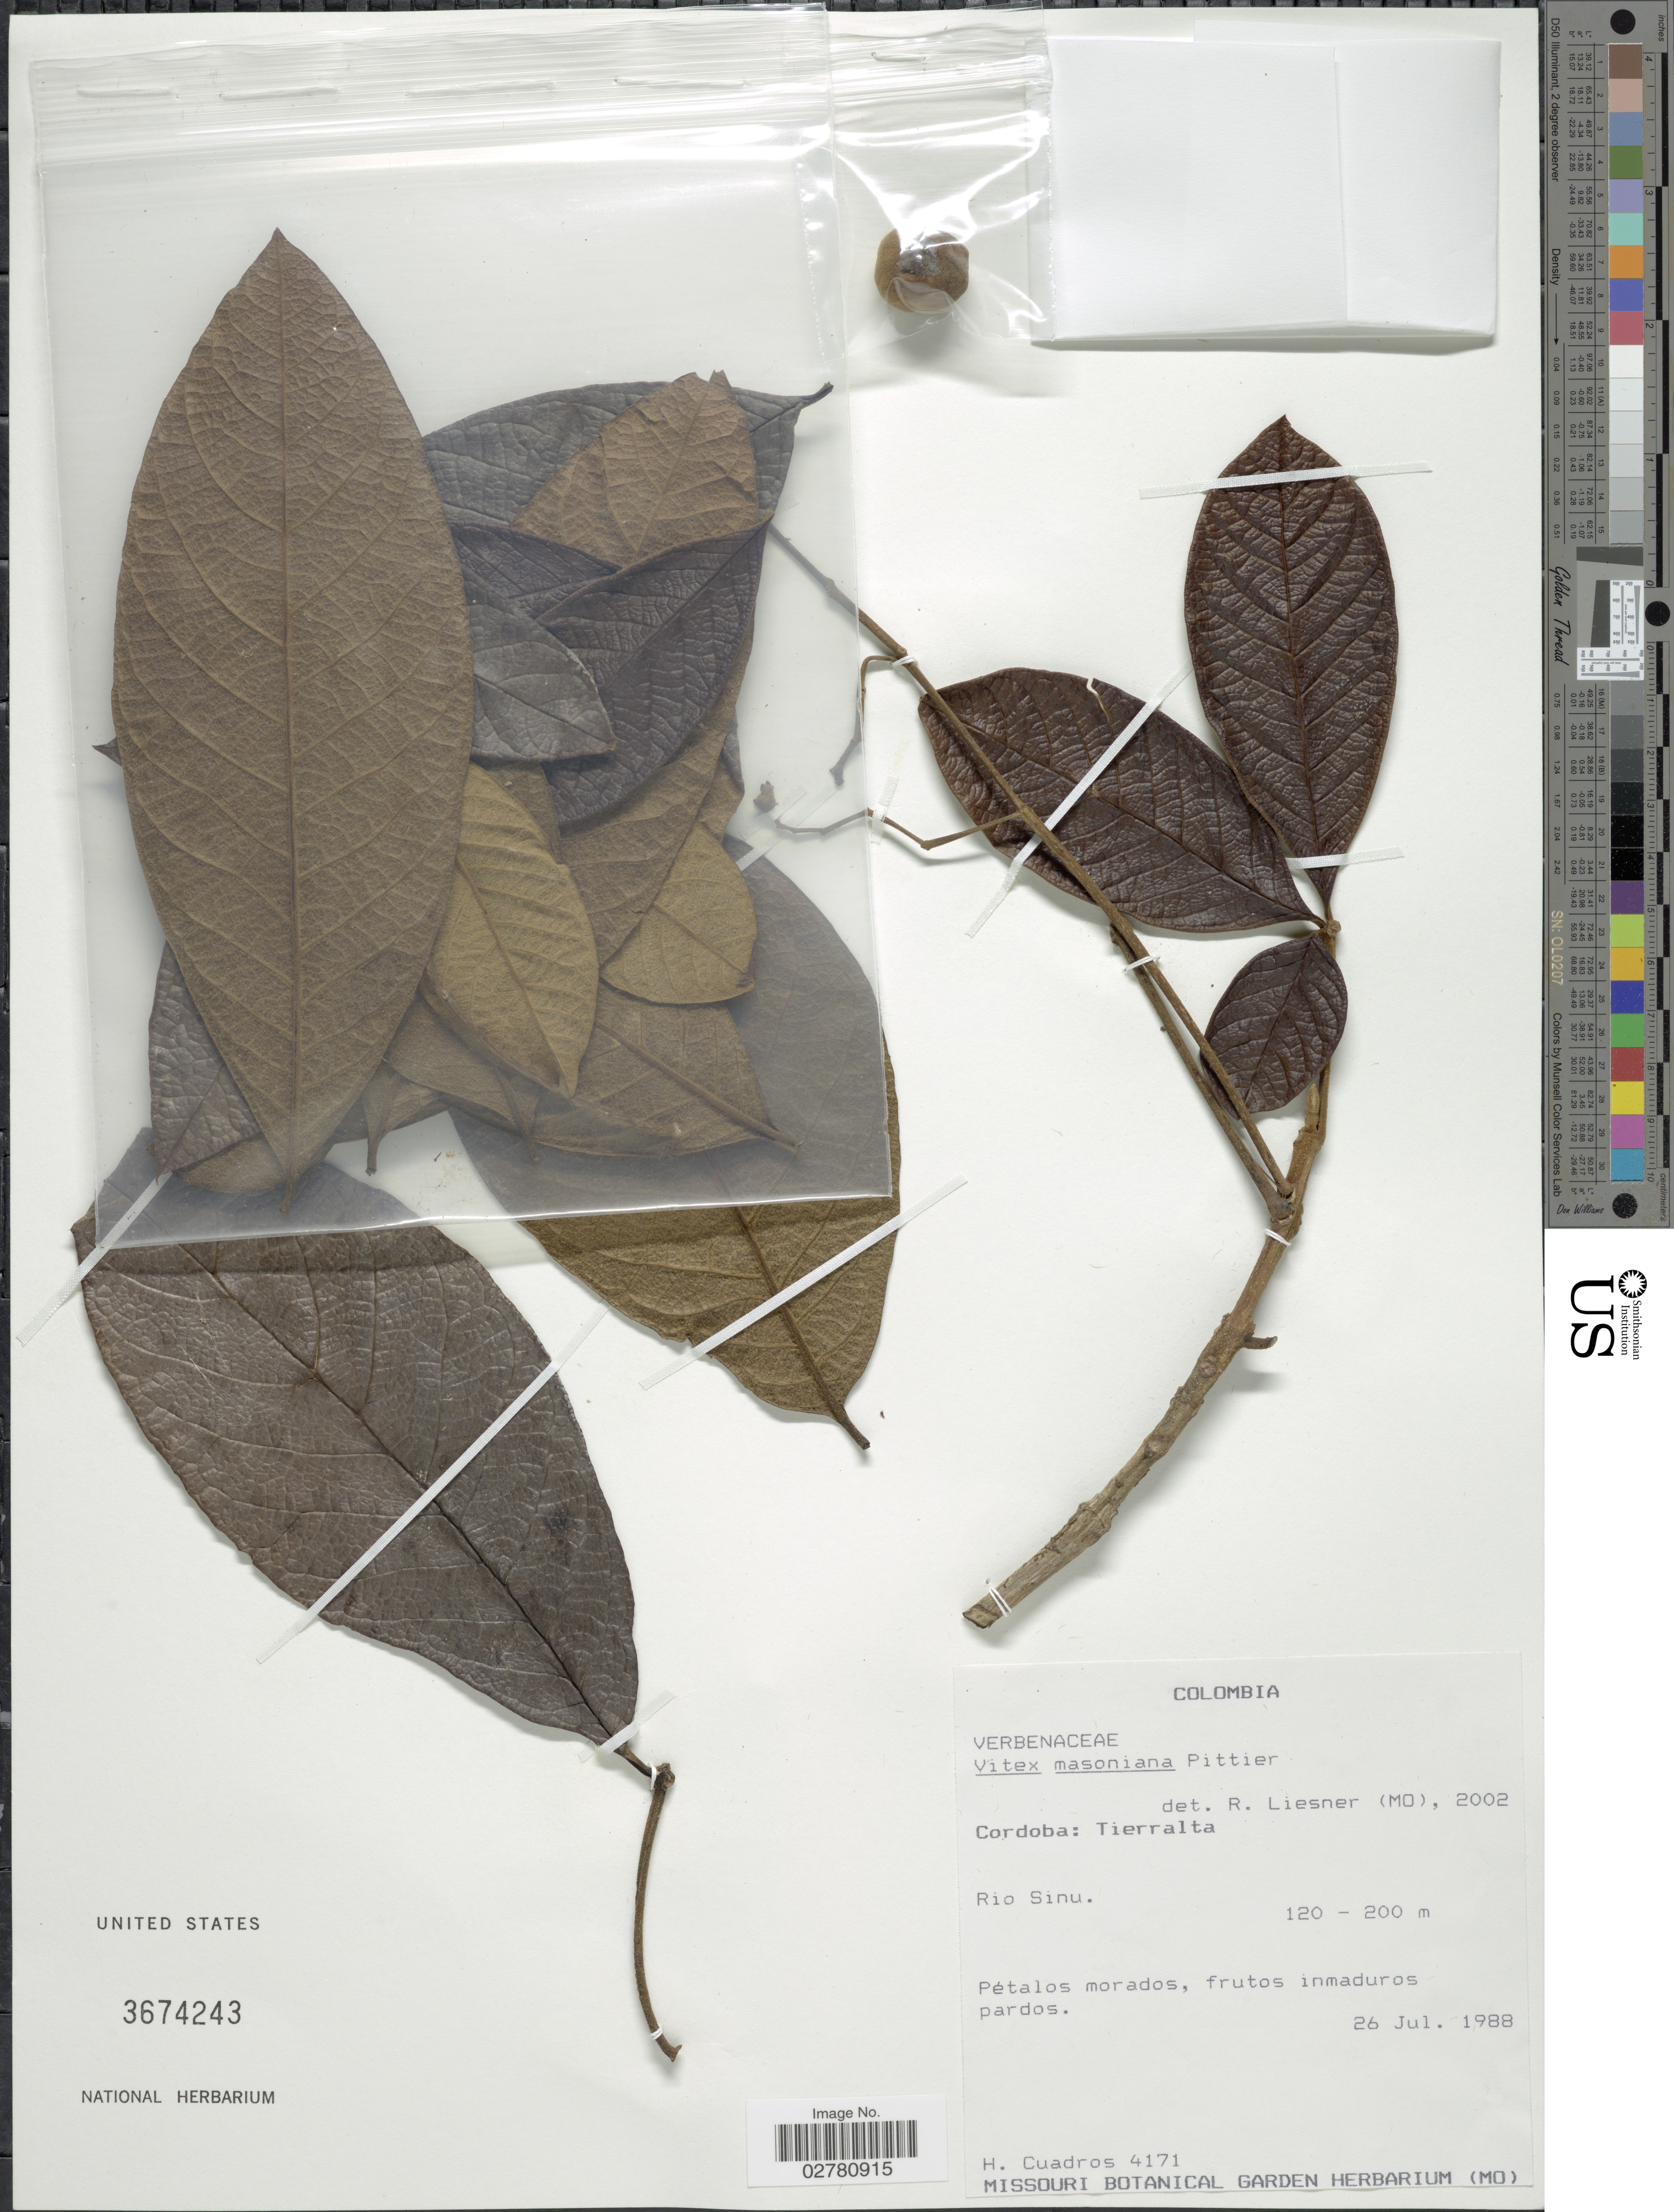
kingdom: Plantae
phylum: Tracheophyta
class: Magnoliopsida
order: Lamiales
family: Lamiaceae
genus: Vitex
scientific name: Vitex masoniana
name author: Pittier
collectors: H. Cuadros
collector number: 4171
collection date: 1988-07-26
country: Colombia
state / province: Córdoba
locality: Cordoba: Tierralta. Rio Sinu.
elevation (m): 120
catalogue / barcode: US 3674243